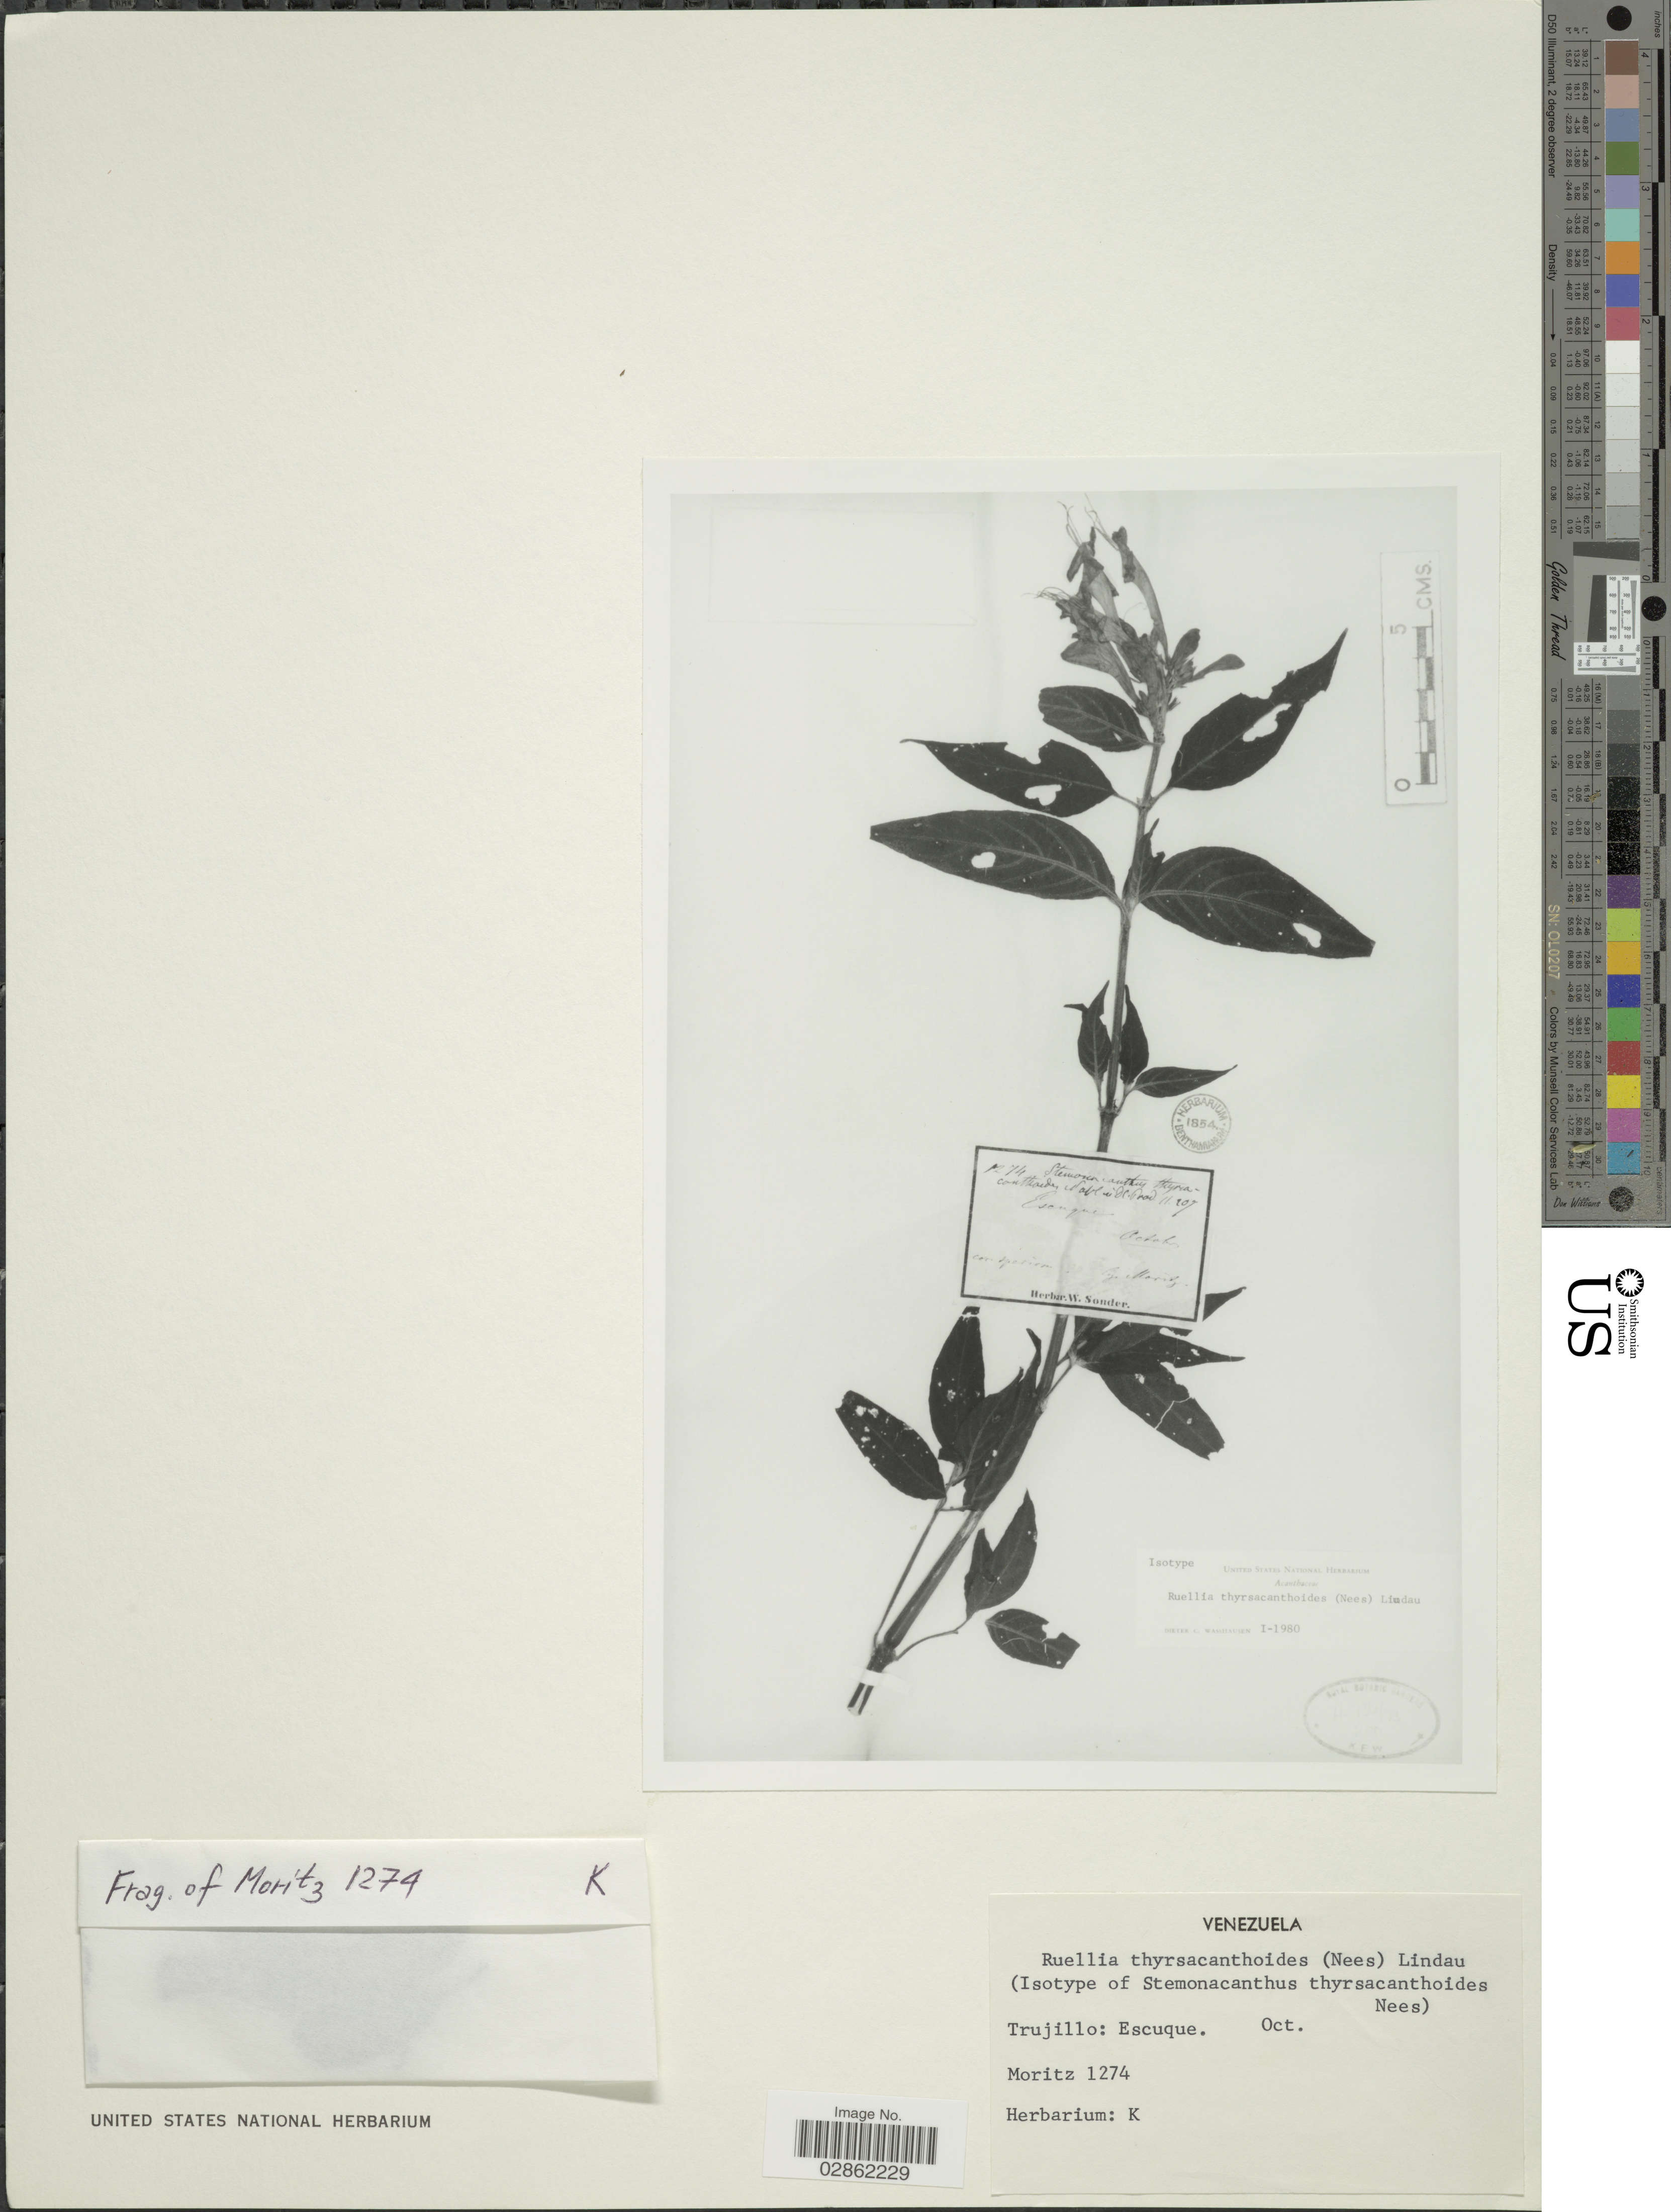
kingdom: Plantae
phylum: Tracheophyta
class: Magnoliopsida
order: Lamiales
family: Acanthaceae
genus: Ruellia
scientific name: Ruellia thyrsacanthoides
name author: Lindau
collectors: Moritz, --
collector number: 1274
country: Venezuela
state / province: Trujillo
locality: Escuque.